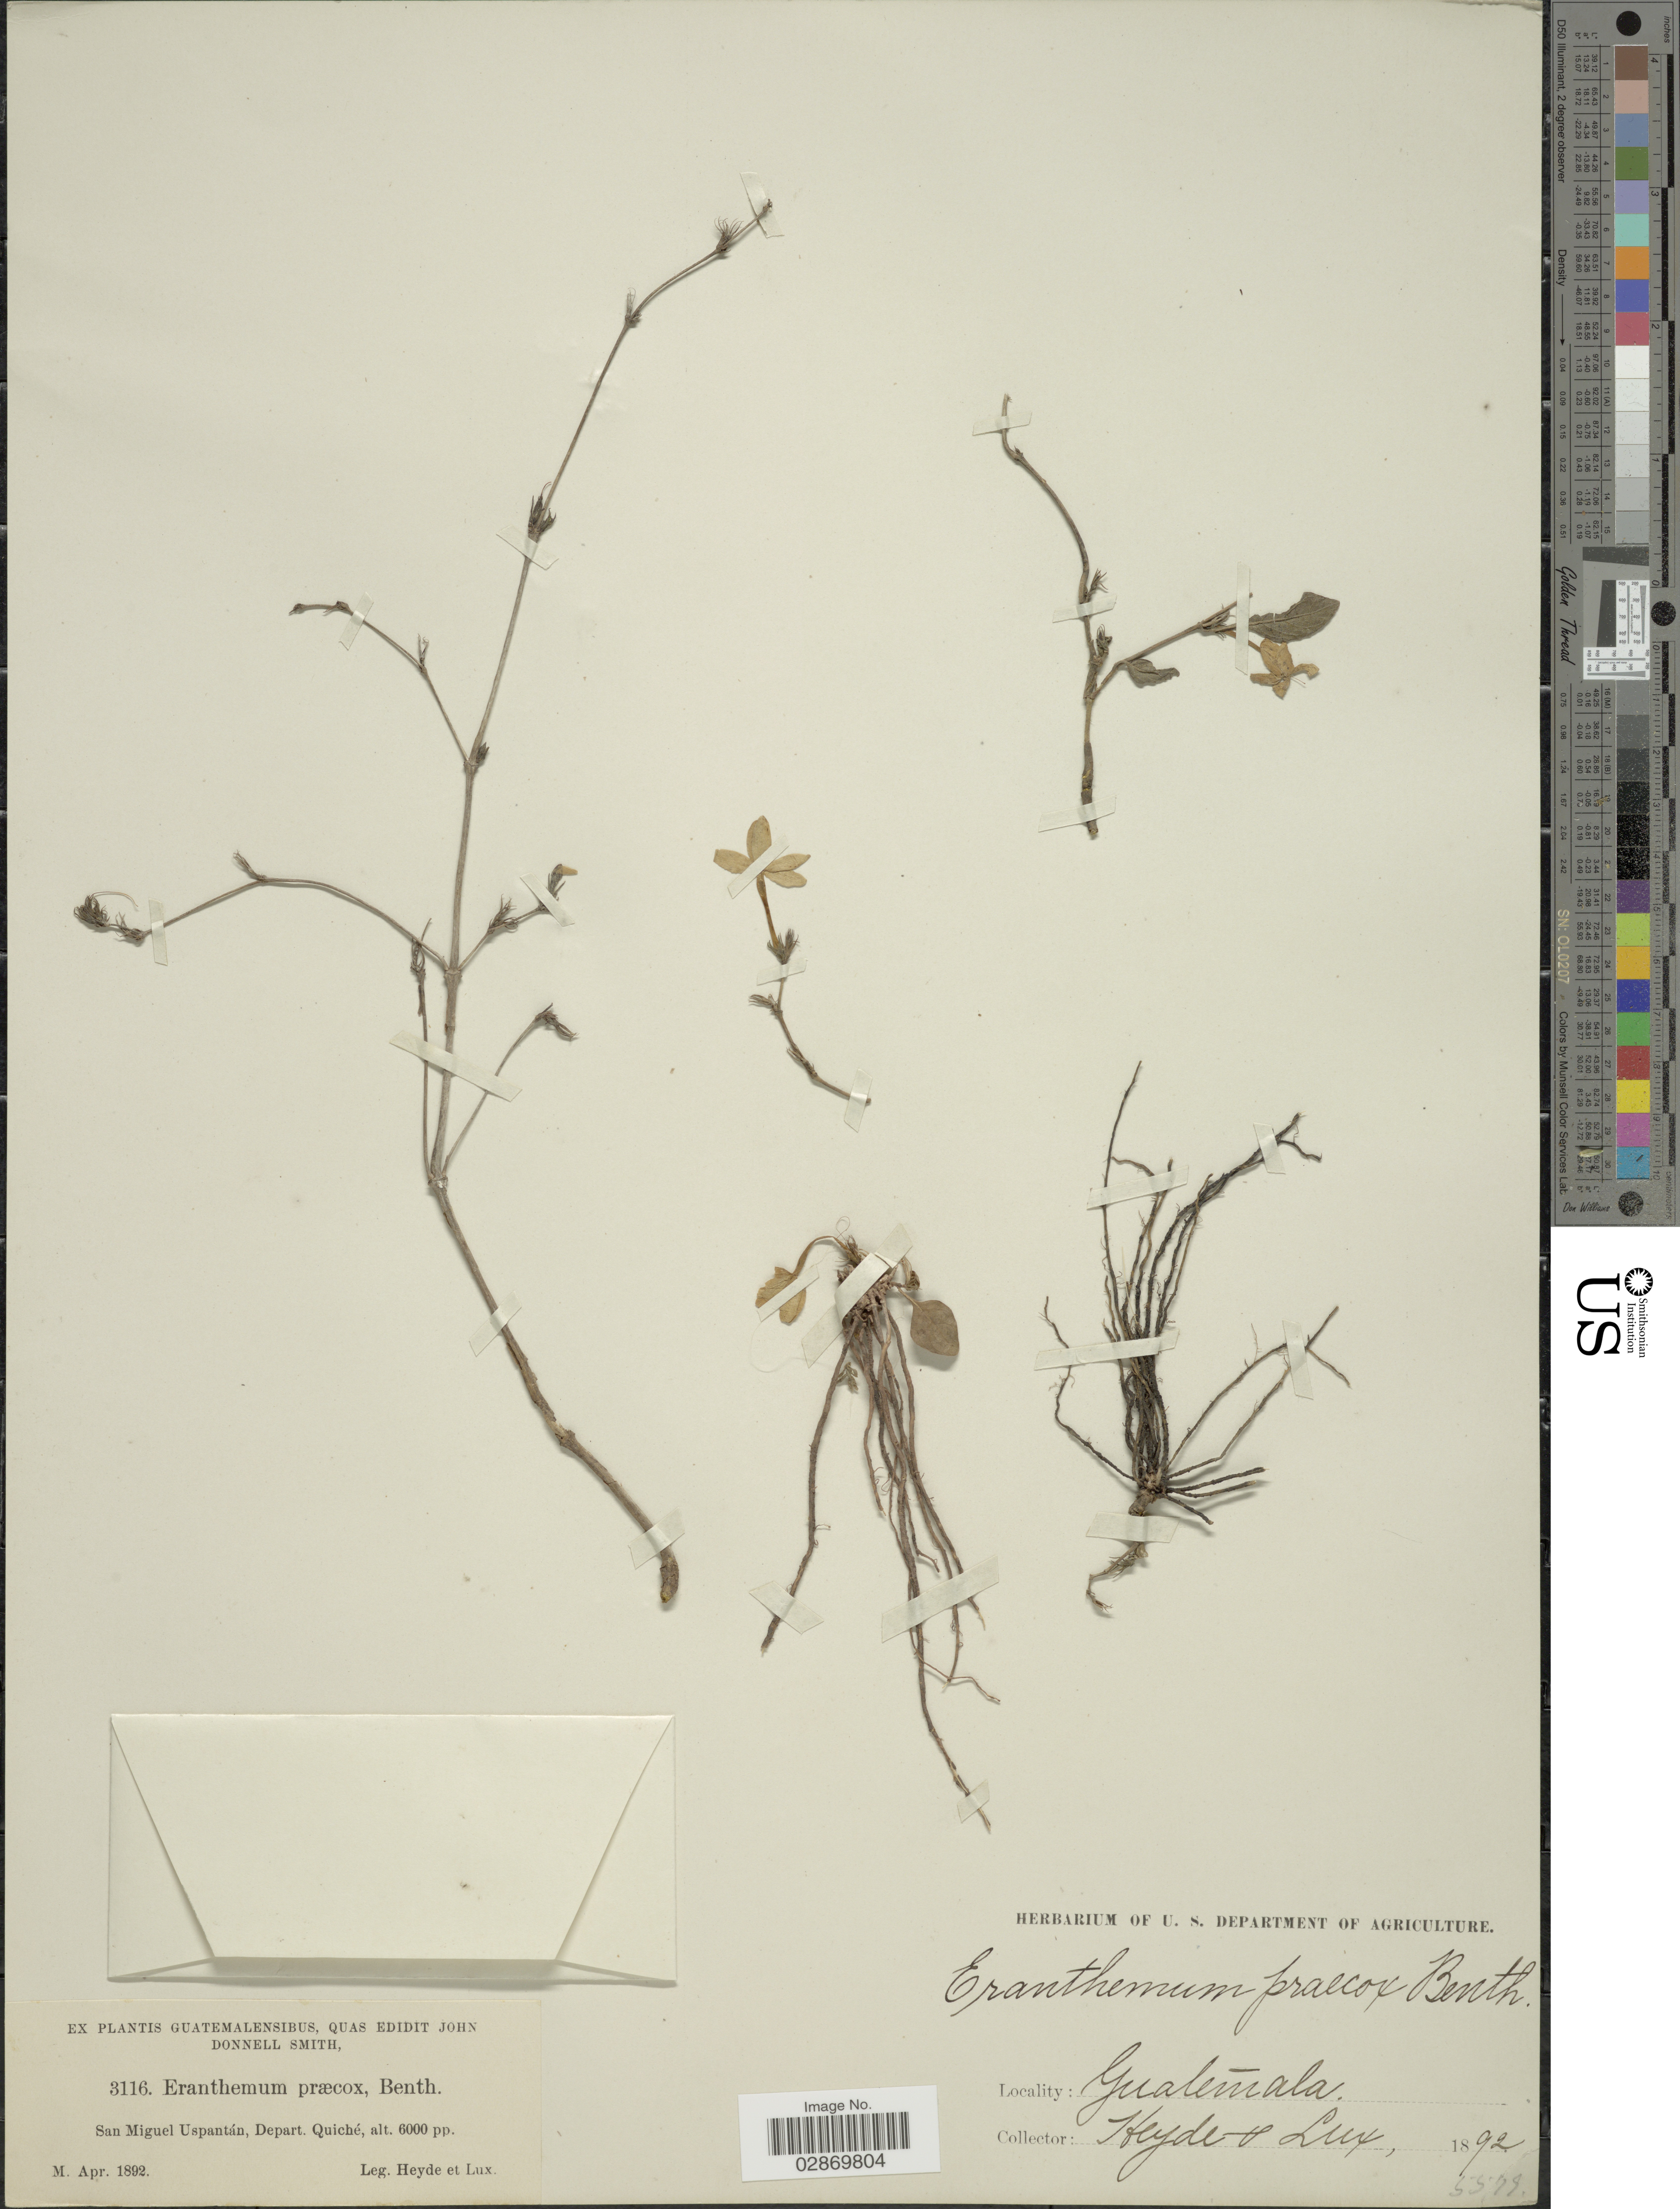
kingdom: Plantae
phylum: Tracheophyta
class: Magnoliopsida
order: Lamiales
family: Acanthaceae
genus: Pseuderanthemum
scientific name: Pseuderanthemum praecox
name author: (Benth.) Leonard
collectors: Heyde & Lux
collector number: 3116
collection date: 1892-04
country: Guatemala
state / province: El Quiché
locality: San Miguel Uspantán, Depart. Quiché.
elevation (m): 1829